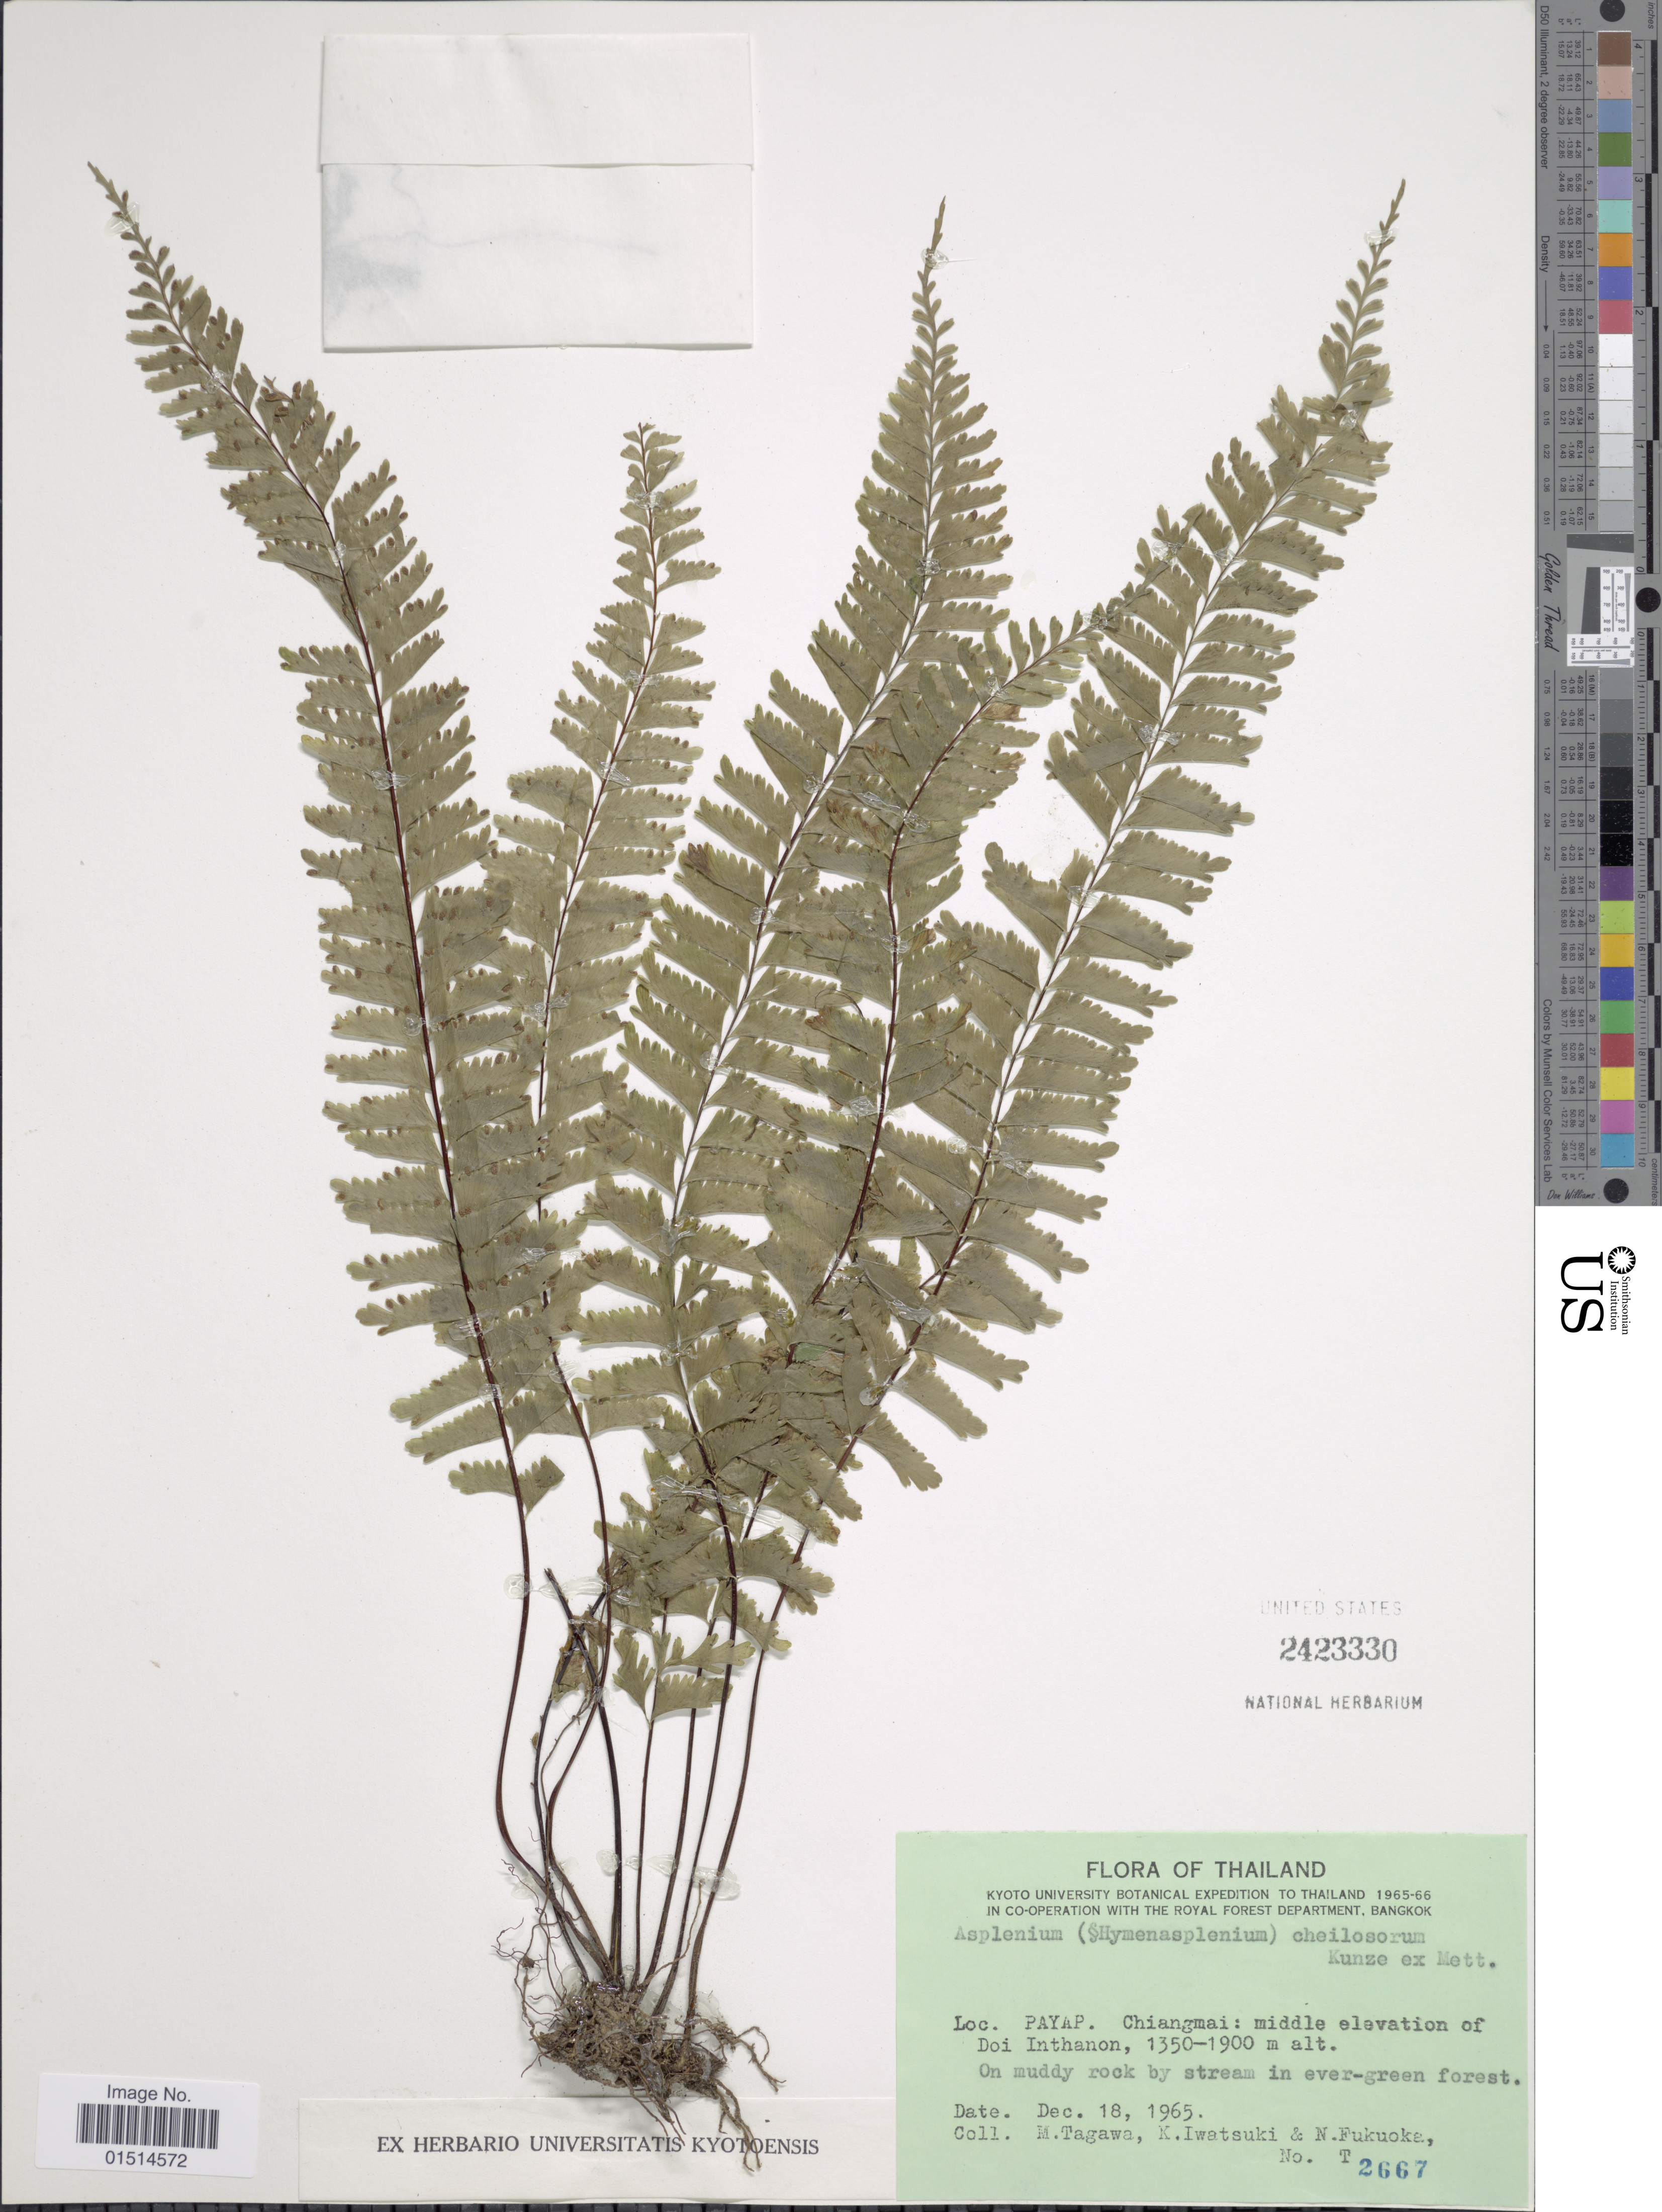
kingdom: Plantae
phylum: Tracheophyta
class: Polypodiopsida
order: Polypodiales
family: Aspleniaceae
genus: Asplenium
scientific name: Asplenium cheilosorum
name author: Kunze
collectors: M. Tagawa, K. Iwatsuki & N. Fukuoka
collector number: T2667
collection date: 1965-12-18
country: Thailand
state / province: Chiang Mai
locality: Payap, Chiangmai: middle elevation of Doi Inthanon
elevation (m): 1350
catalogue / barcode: US 2423330